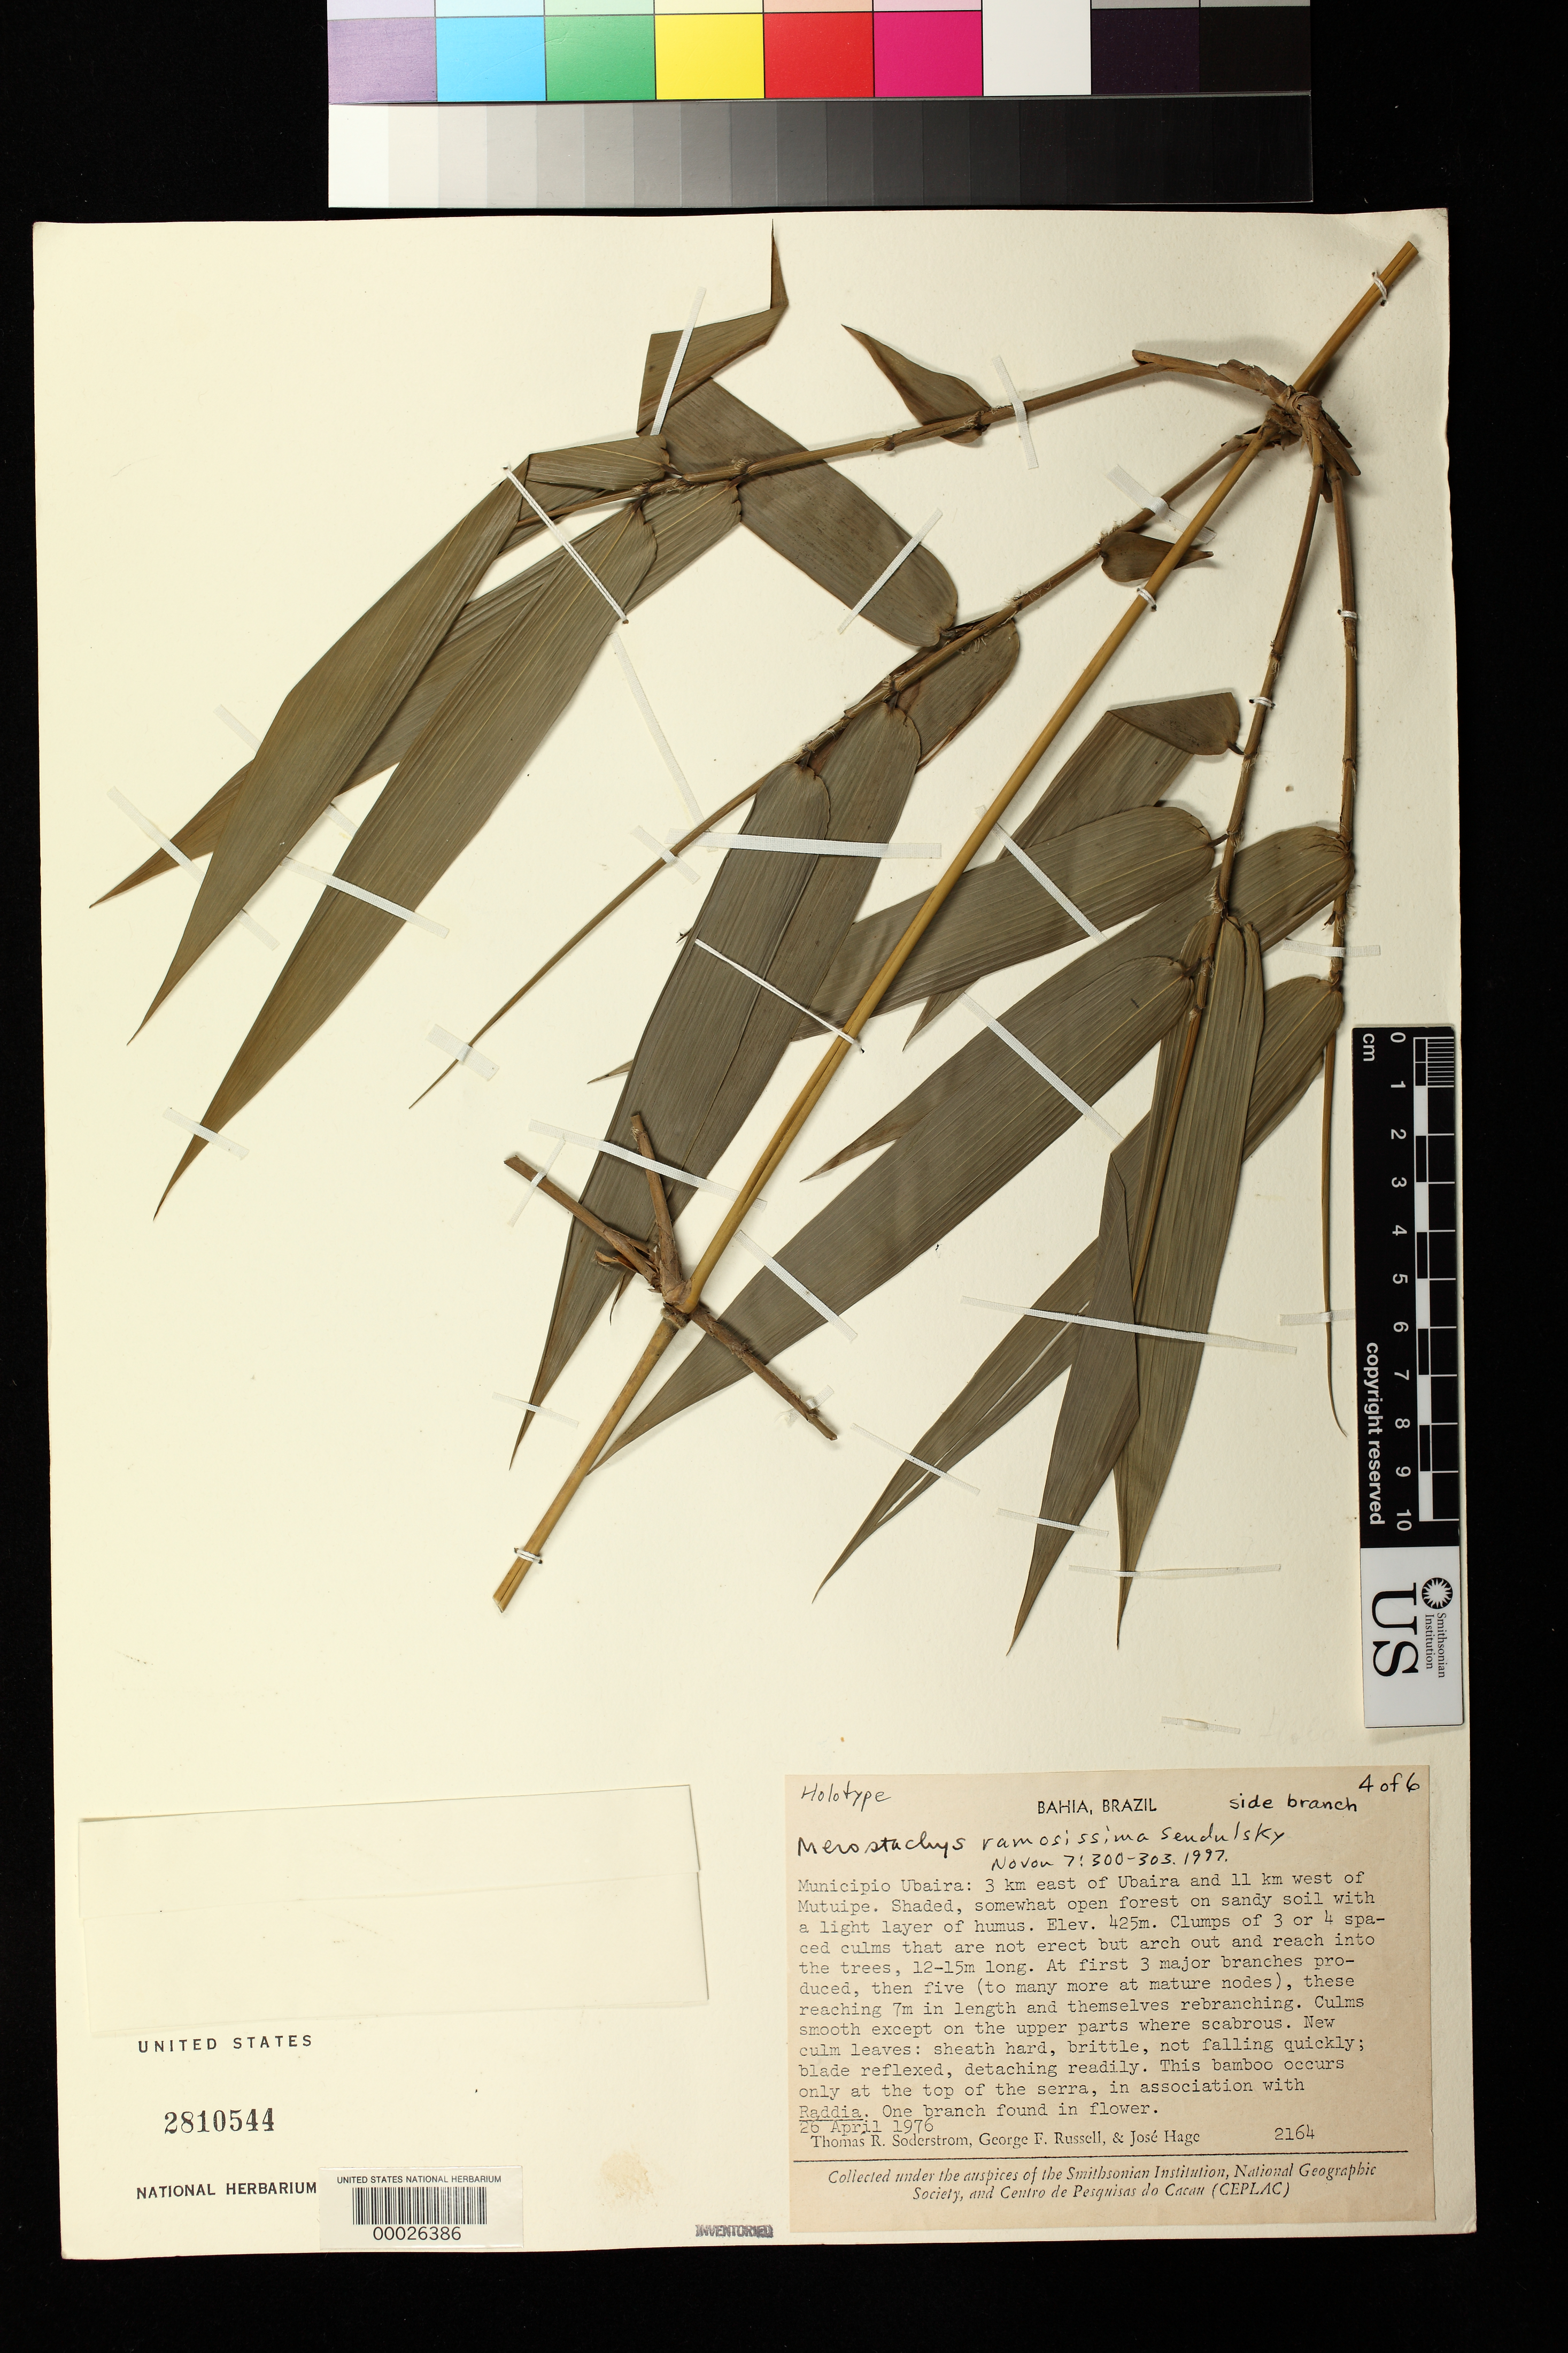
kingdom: Plantae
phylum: Tracheophyta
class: Liliopsida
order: Poales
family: Poaceae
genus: Merostachys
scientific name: Merostachys ramosissima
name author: Send.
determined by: Sendulsky, T.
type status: Holotype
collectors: T. R. Soderstrom, G. Russell & J. Hage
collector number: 2164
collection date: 1976-04-26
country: Brazil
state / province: Bahia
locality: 3 km east of Ubaira and 11 k west of Mutuipe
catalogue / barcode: US 2810544